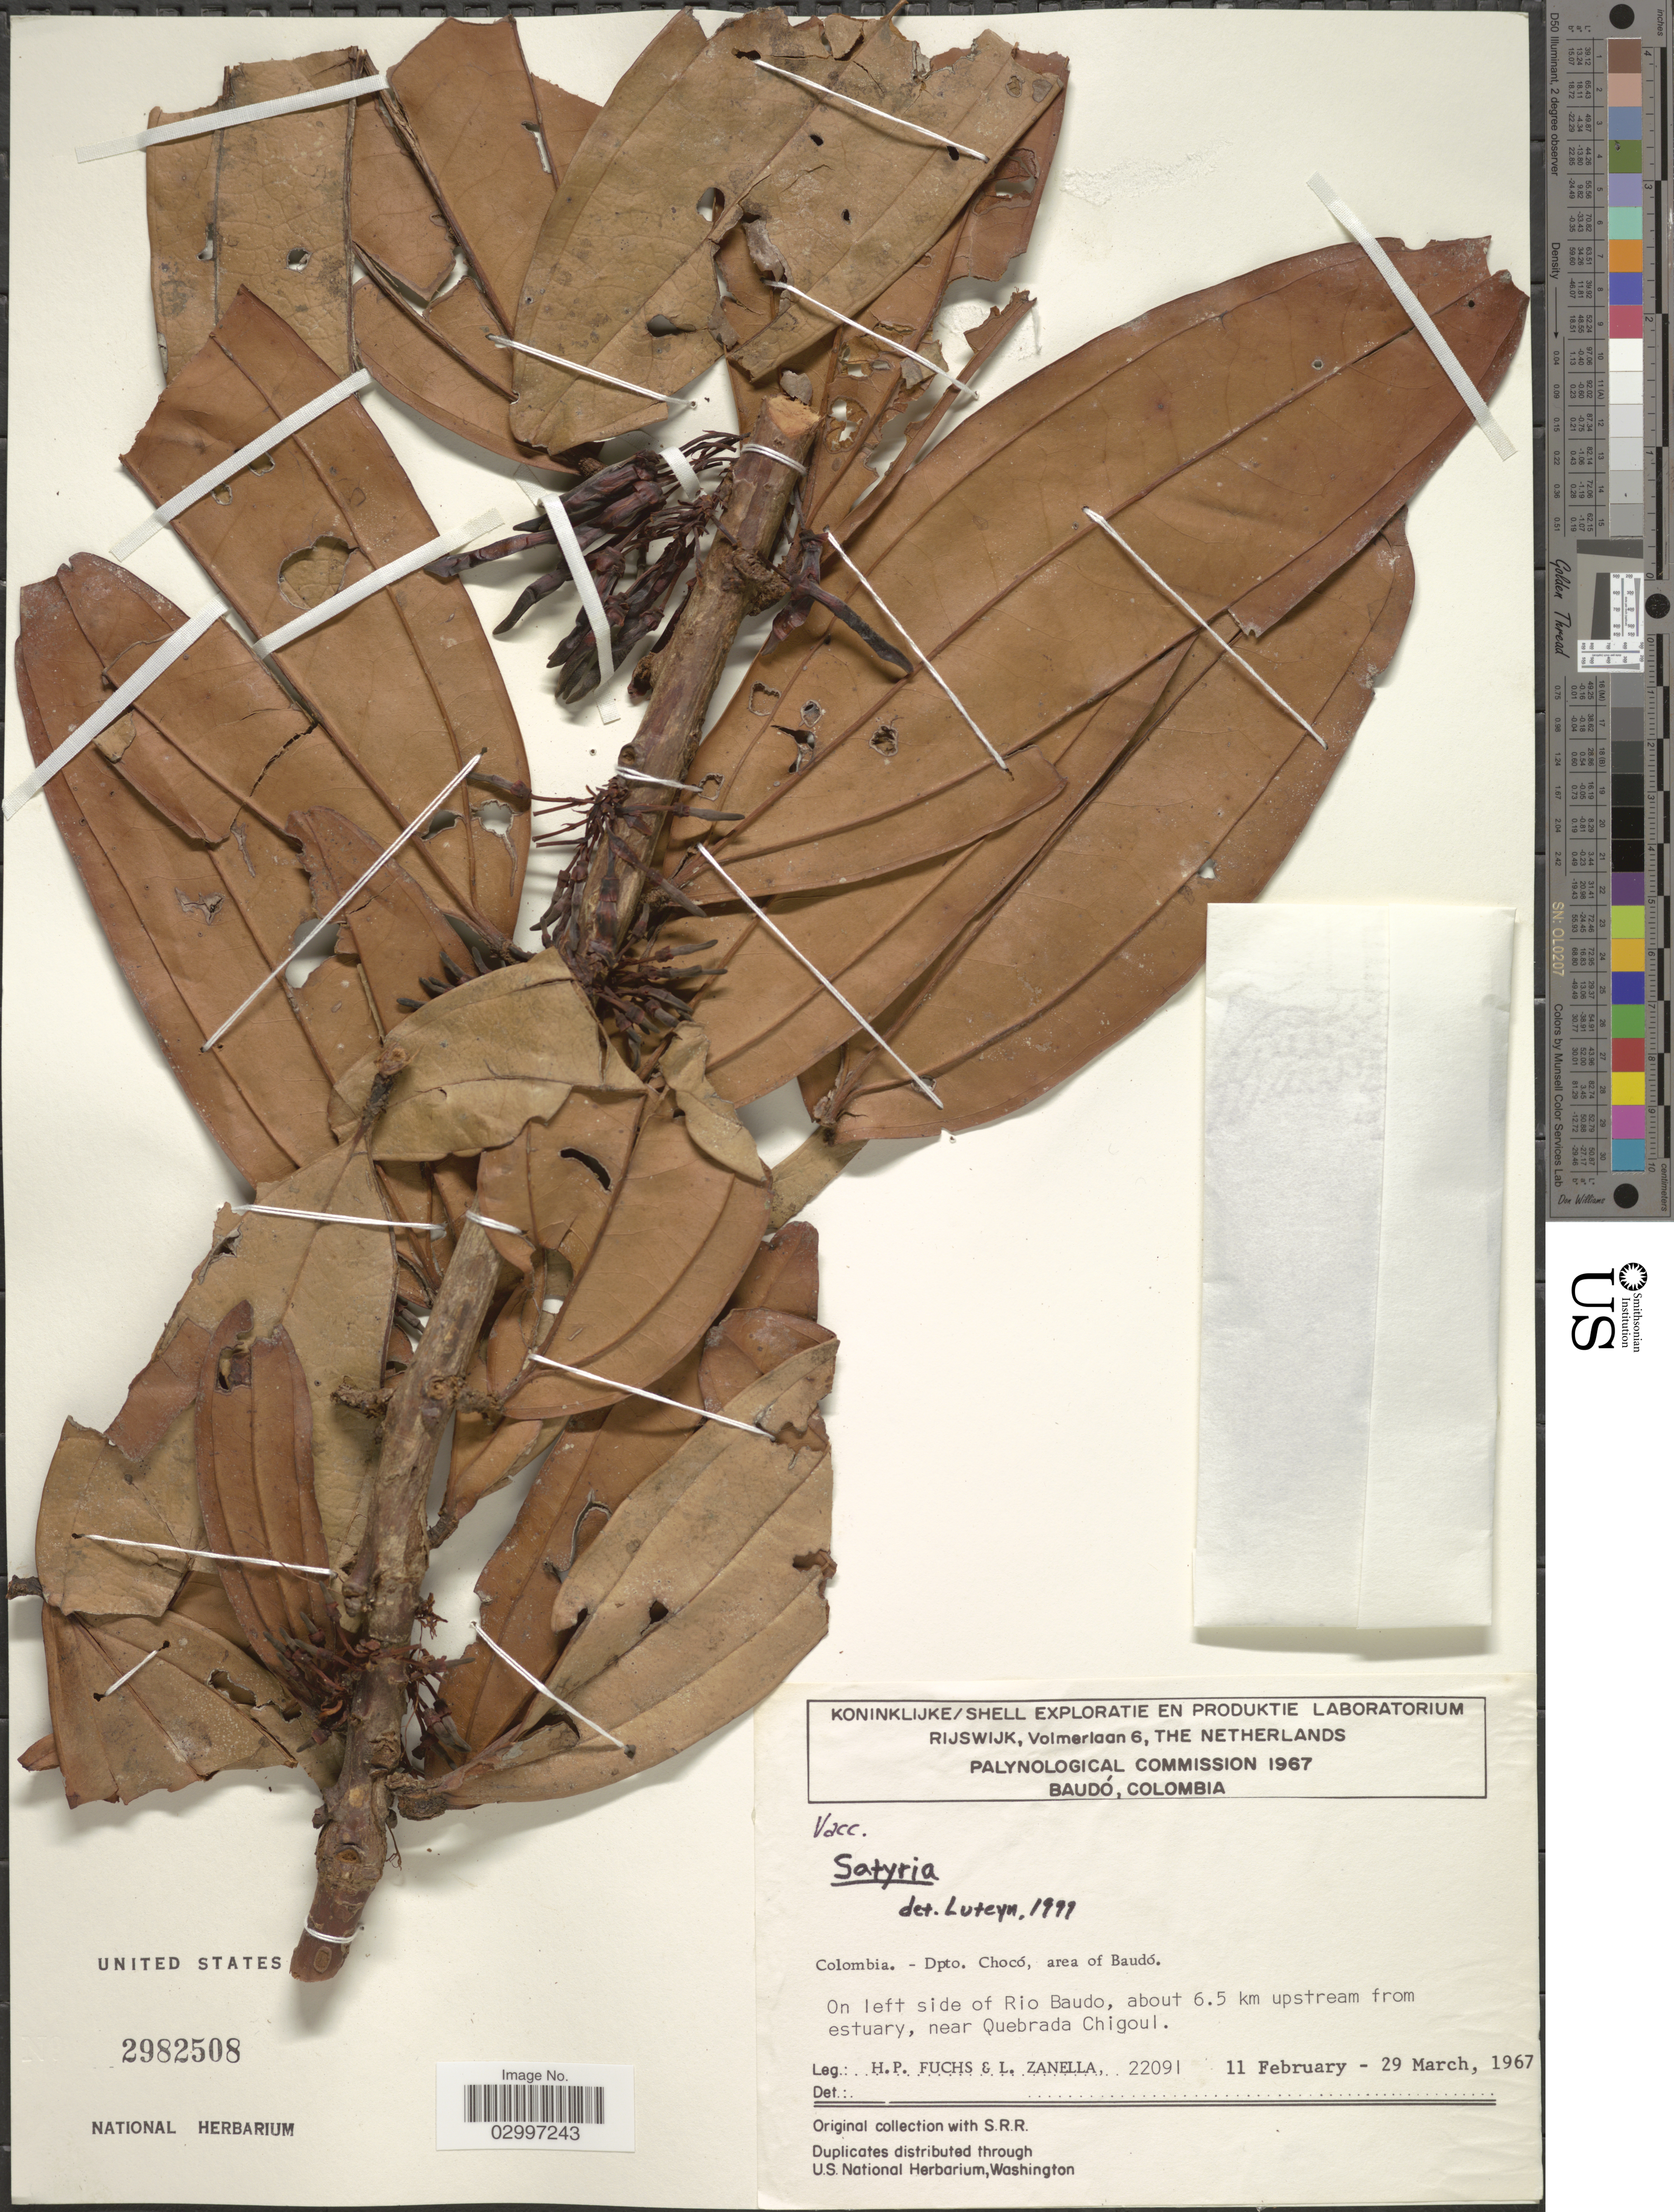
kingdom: Plantae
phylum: Tracheophyta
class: Magnoliopsida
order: Ericales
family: Ericaceae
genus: Satyria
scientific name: Satyria sp.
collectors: H. P. Fuchs & L. Zanella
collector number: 22091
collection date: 1967-02-11/1967-03-29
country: Colombia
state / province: Chocó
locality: Dpto. Chocó, area of Baudó, On left side of Rio Baudo, about 6.5 km upstream from estuary, near Quebrada Chigoul.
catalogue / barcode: US 2982508